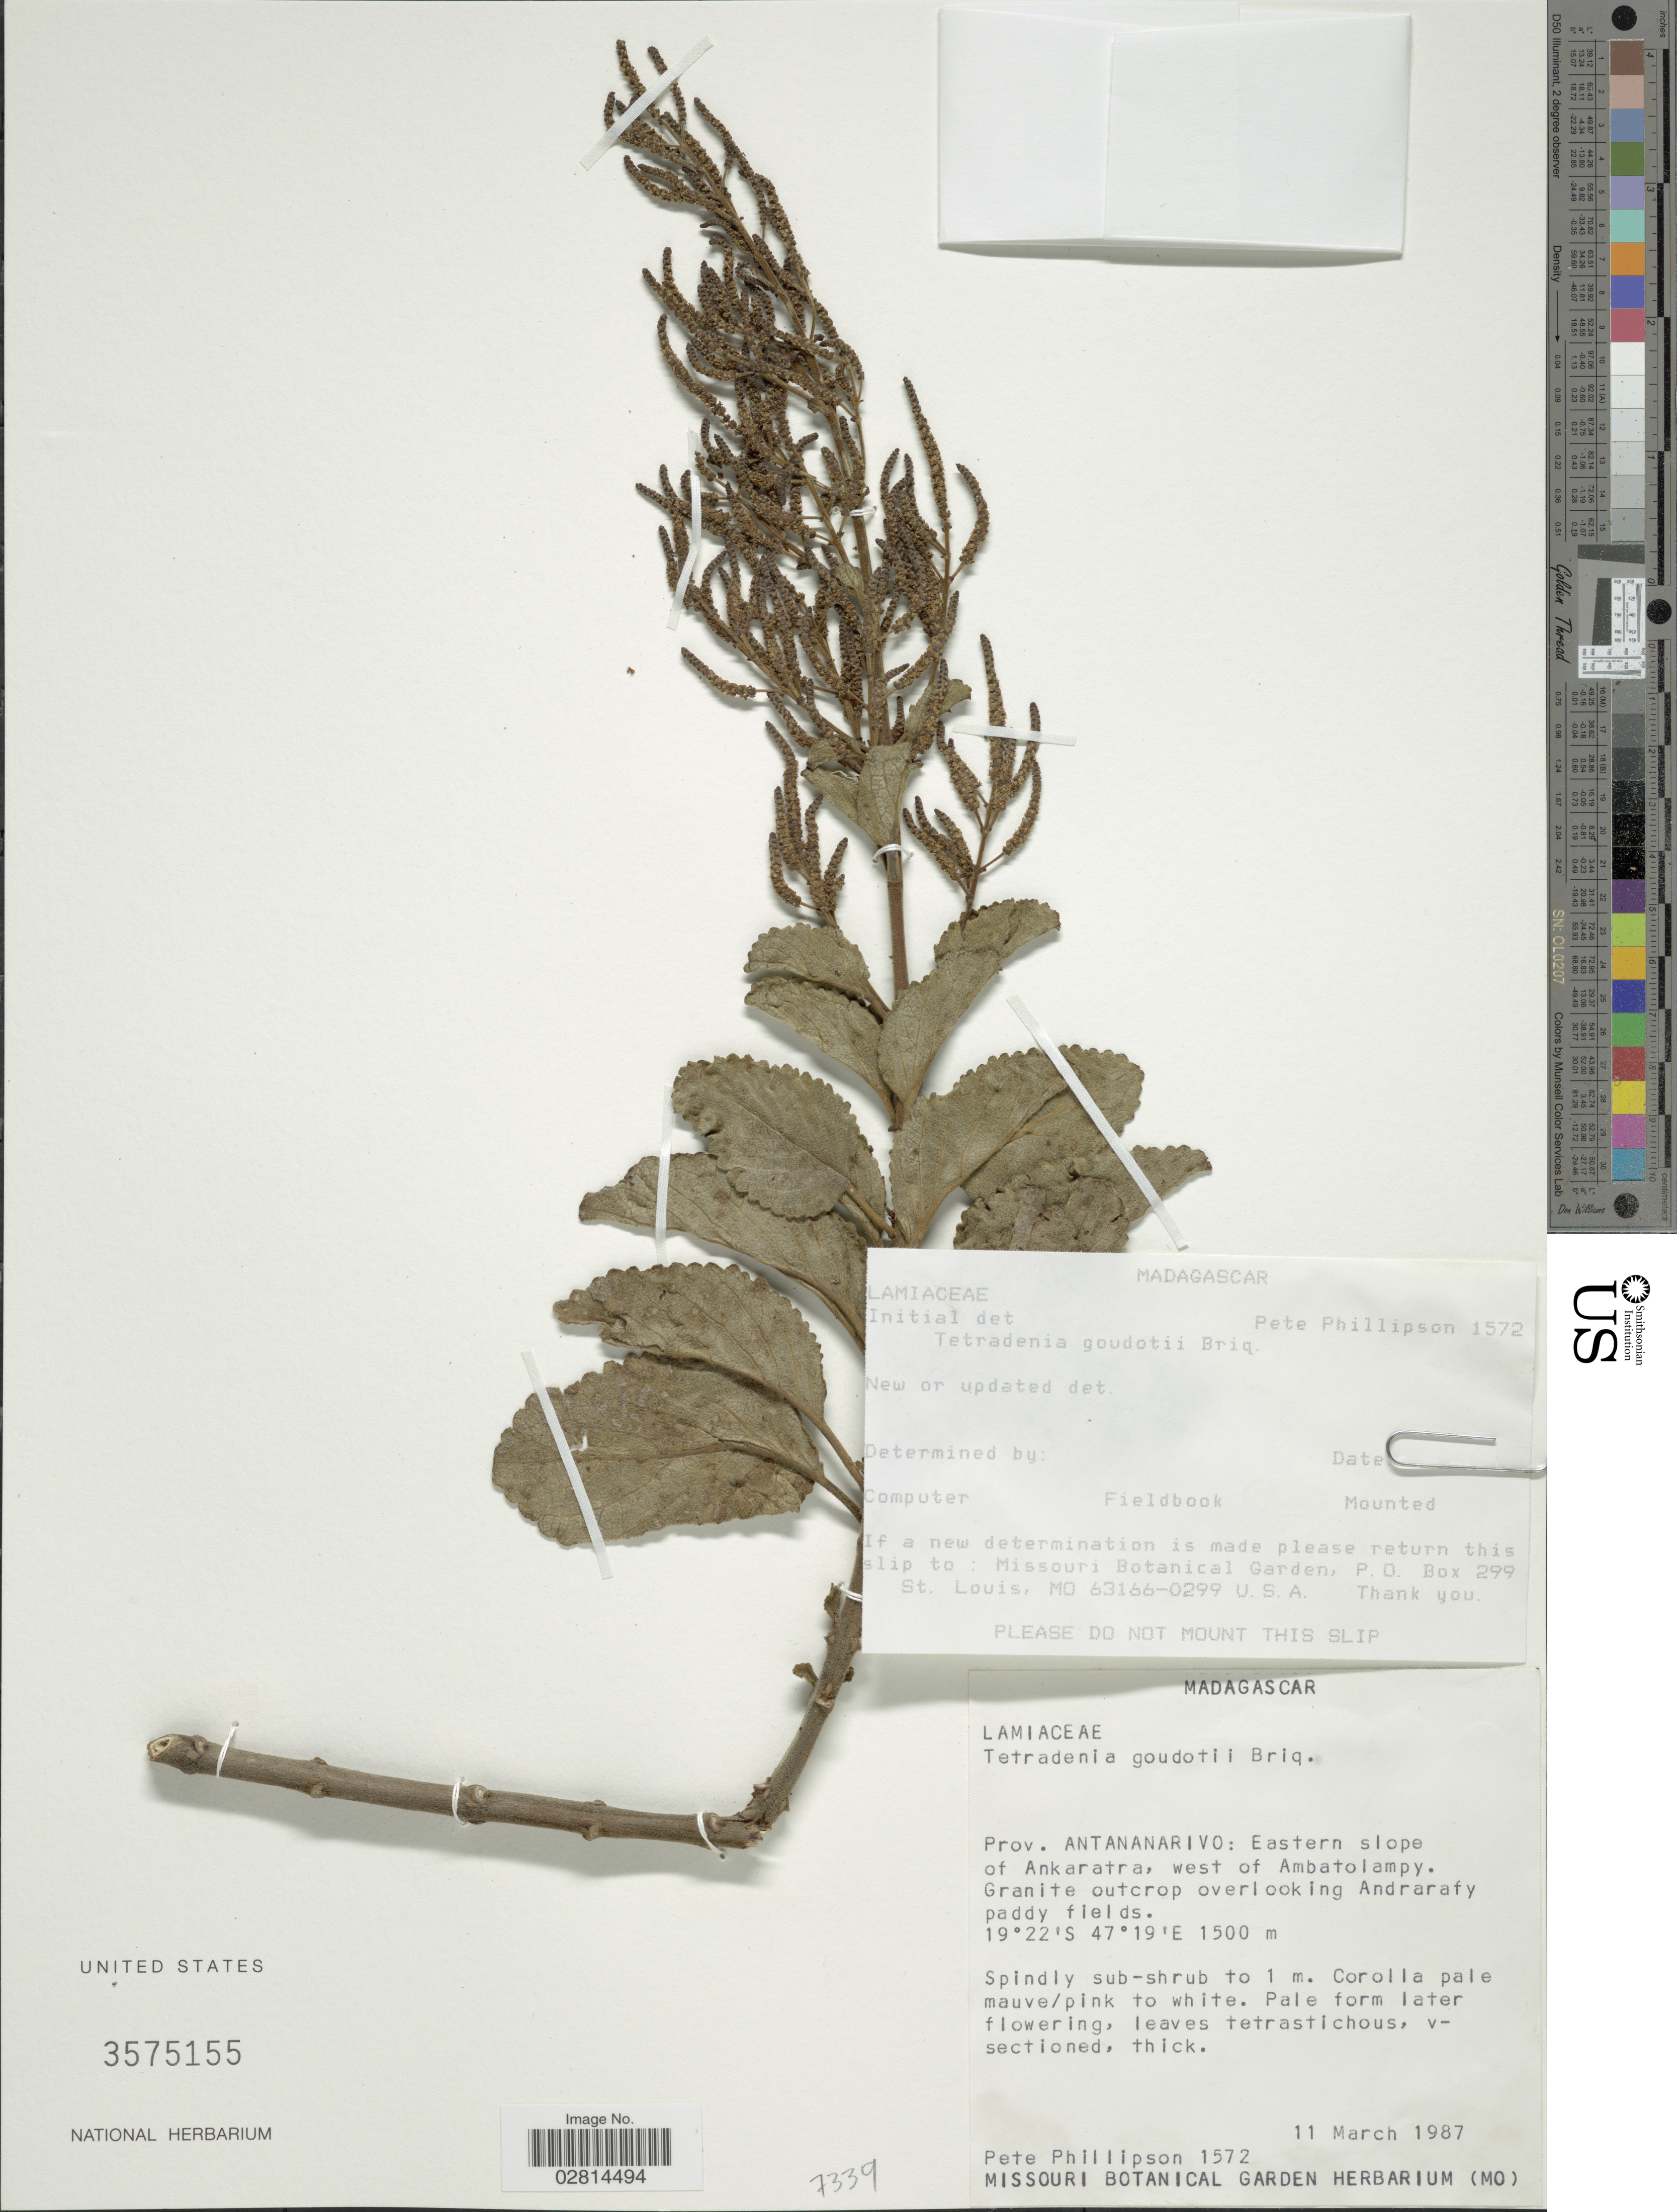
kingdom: Plantae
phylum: Tracheophyta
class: Magnoliopsida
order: Lamiales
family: Lamiaceae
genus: Tetradenia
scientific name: Tetradenia goudotii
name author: Briq.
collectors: P. B. Phillipson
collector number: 1572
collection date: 1987-03-11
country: Madagascar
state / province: Vakinankaratra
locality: Eastern slope of Ankaratra, west of Ambatolampy.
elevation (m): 1500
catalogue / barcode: US 3575155